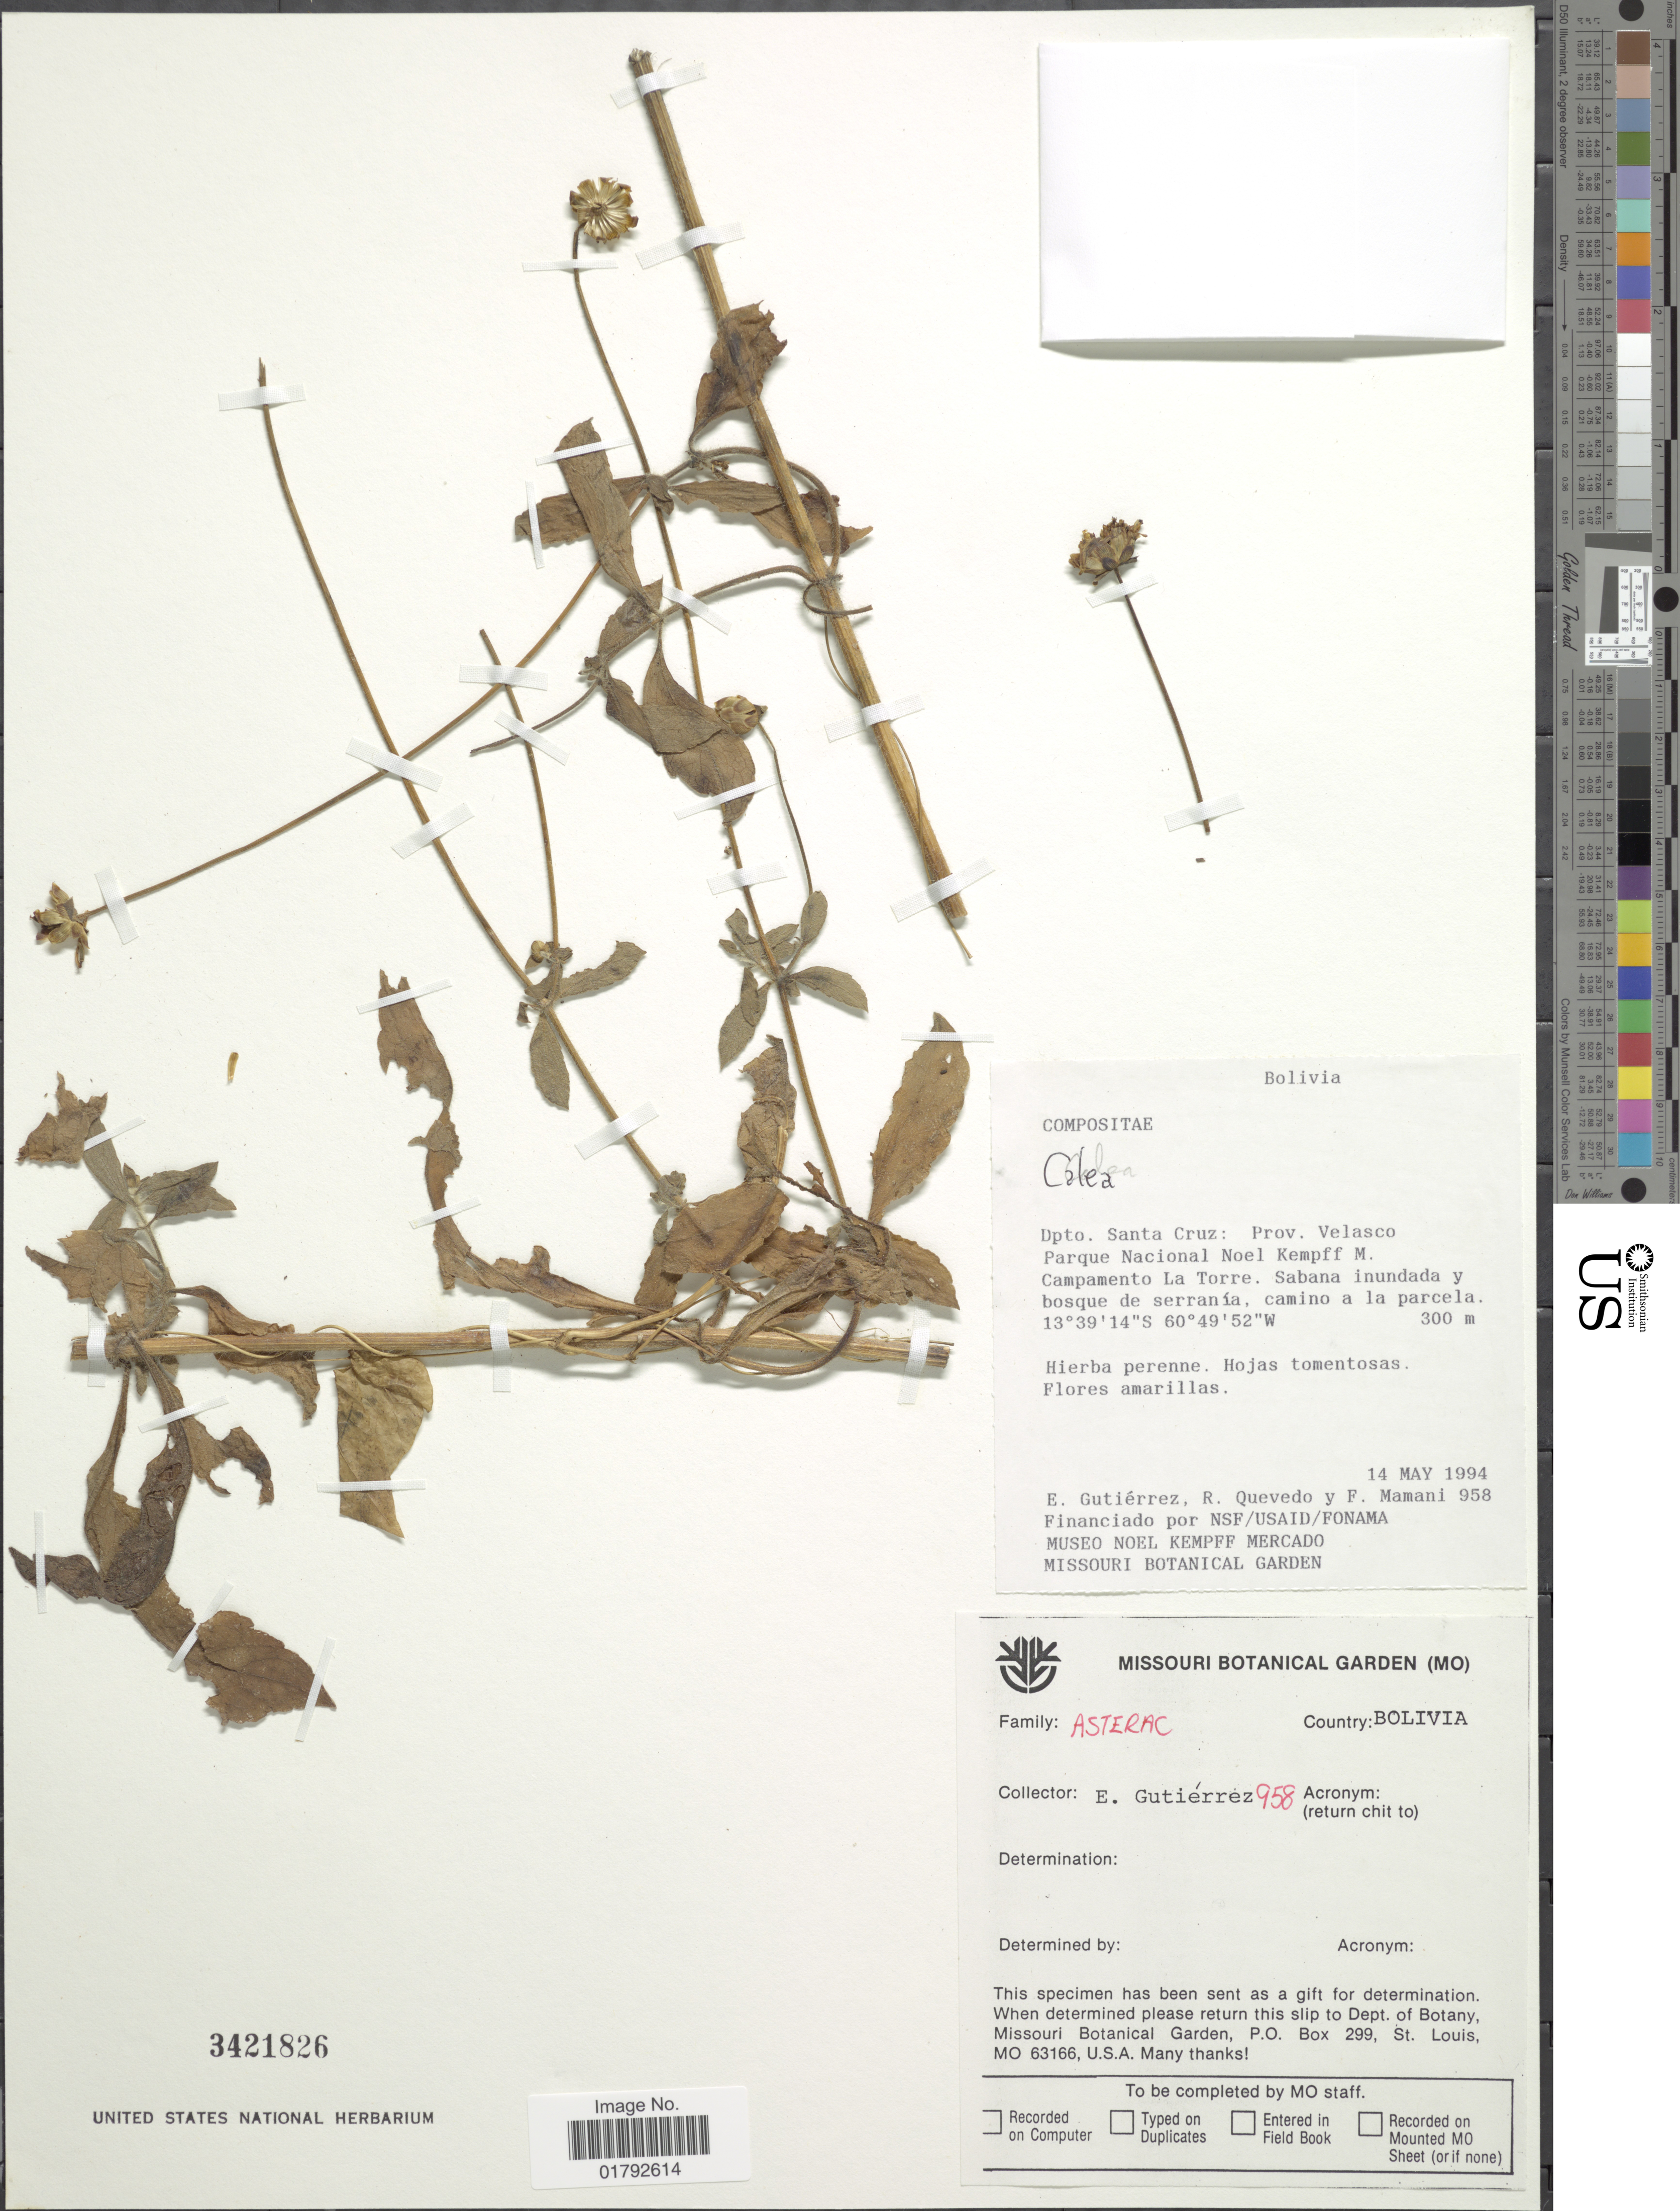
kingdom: Plantae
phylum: Tracheophyta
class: Magnoliopsida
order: Asterales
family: Asteraceae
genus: Calea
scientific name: Calea huanchacana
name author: Pruski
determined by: Bueno, Vinicius Resende, (ICN), Universidade Federal do Rio Grande do Sul (BRAZIL)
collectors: E. Gutiérrez, R. Quevedo & F. Mamani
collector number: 958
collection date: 1994-05-14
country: Bolivia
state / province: Santa Cruz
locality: Prov. Velasco Parque Nacional Noel Kempff M. Campamento La Torre.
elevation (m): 300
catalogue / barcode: US 3421826